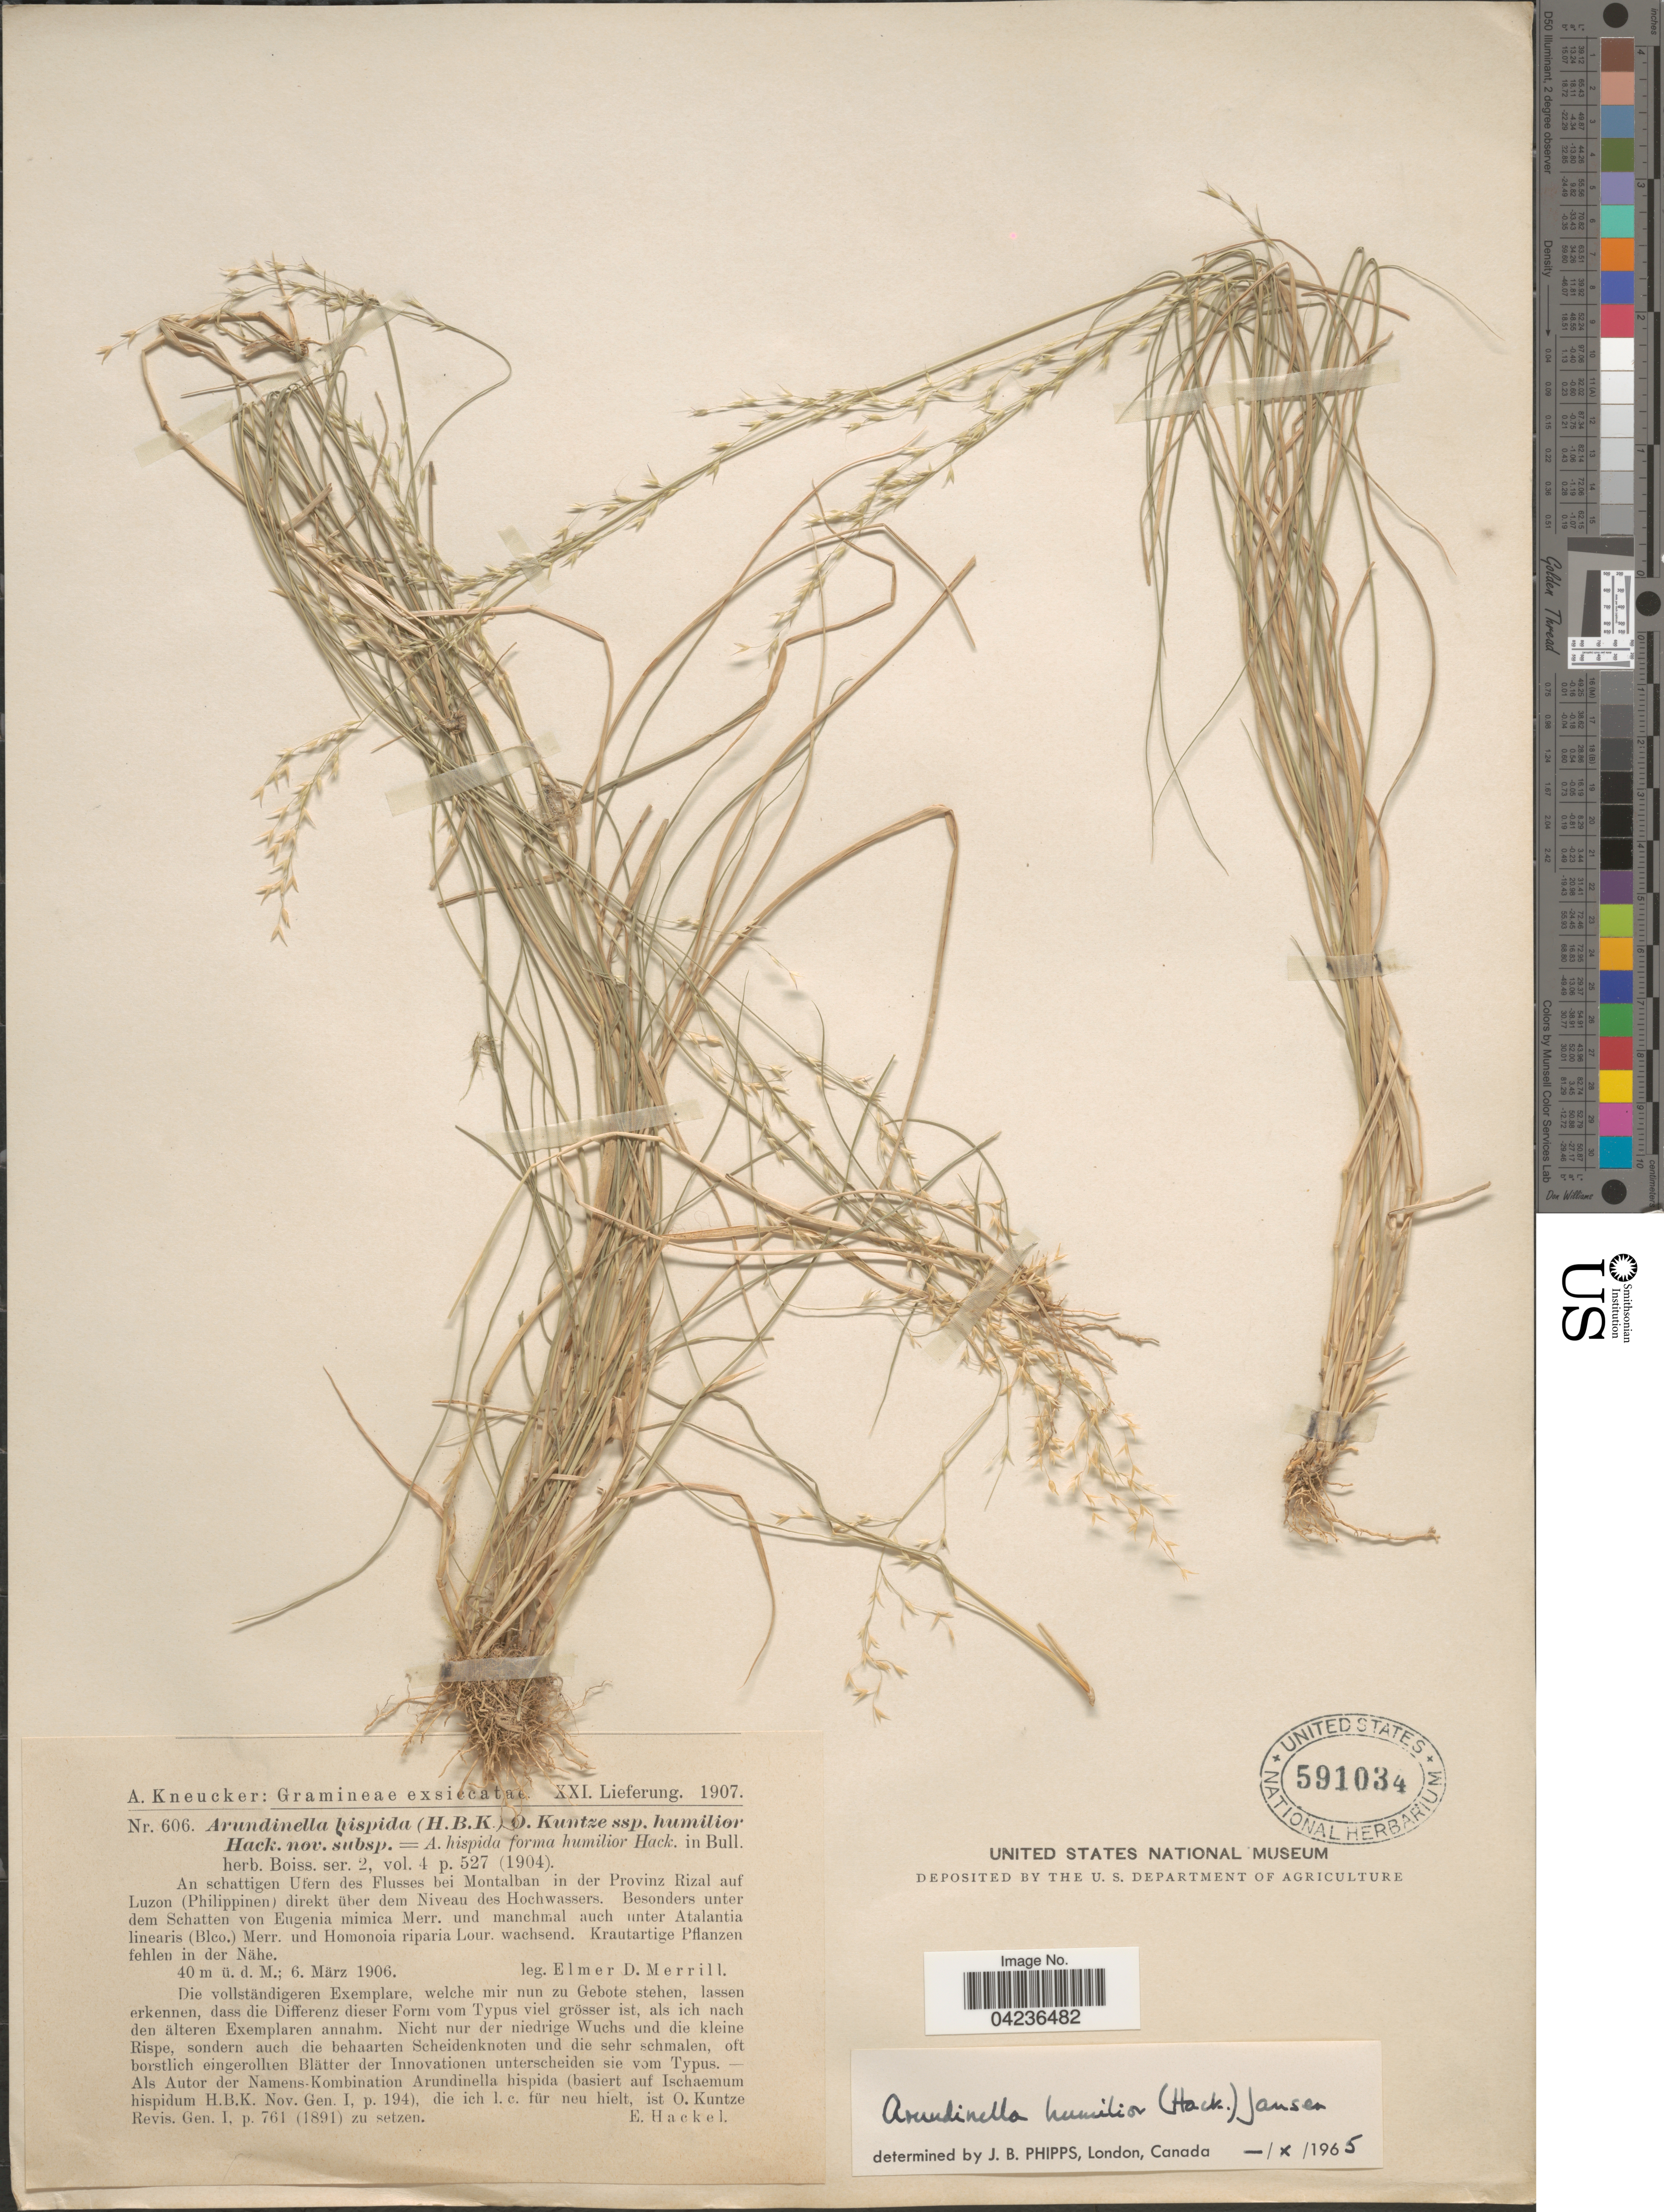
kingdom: Plantae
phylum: Tracheophyta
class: Liliopsida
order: Poales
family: Poaceae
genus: Arundinella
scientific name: Arundinella pubescens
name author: Merr. & Hack.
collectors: E. D. Merrill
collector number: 606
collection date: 1906-03-06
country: Philippines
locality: An schattigen Utern des Flusses bei Montalban in der Provinz Rizal auf Luzon (Philippinen) direkt über dem Niveau des Hochwassers.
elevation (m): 40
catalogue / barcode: US 591034